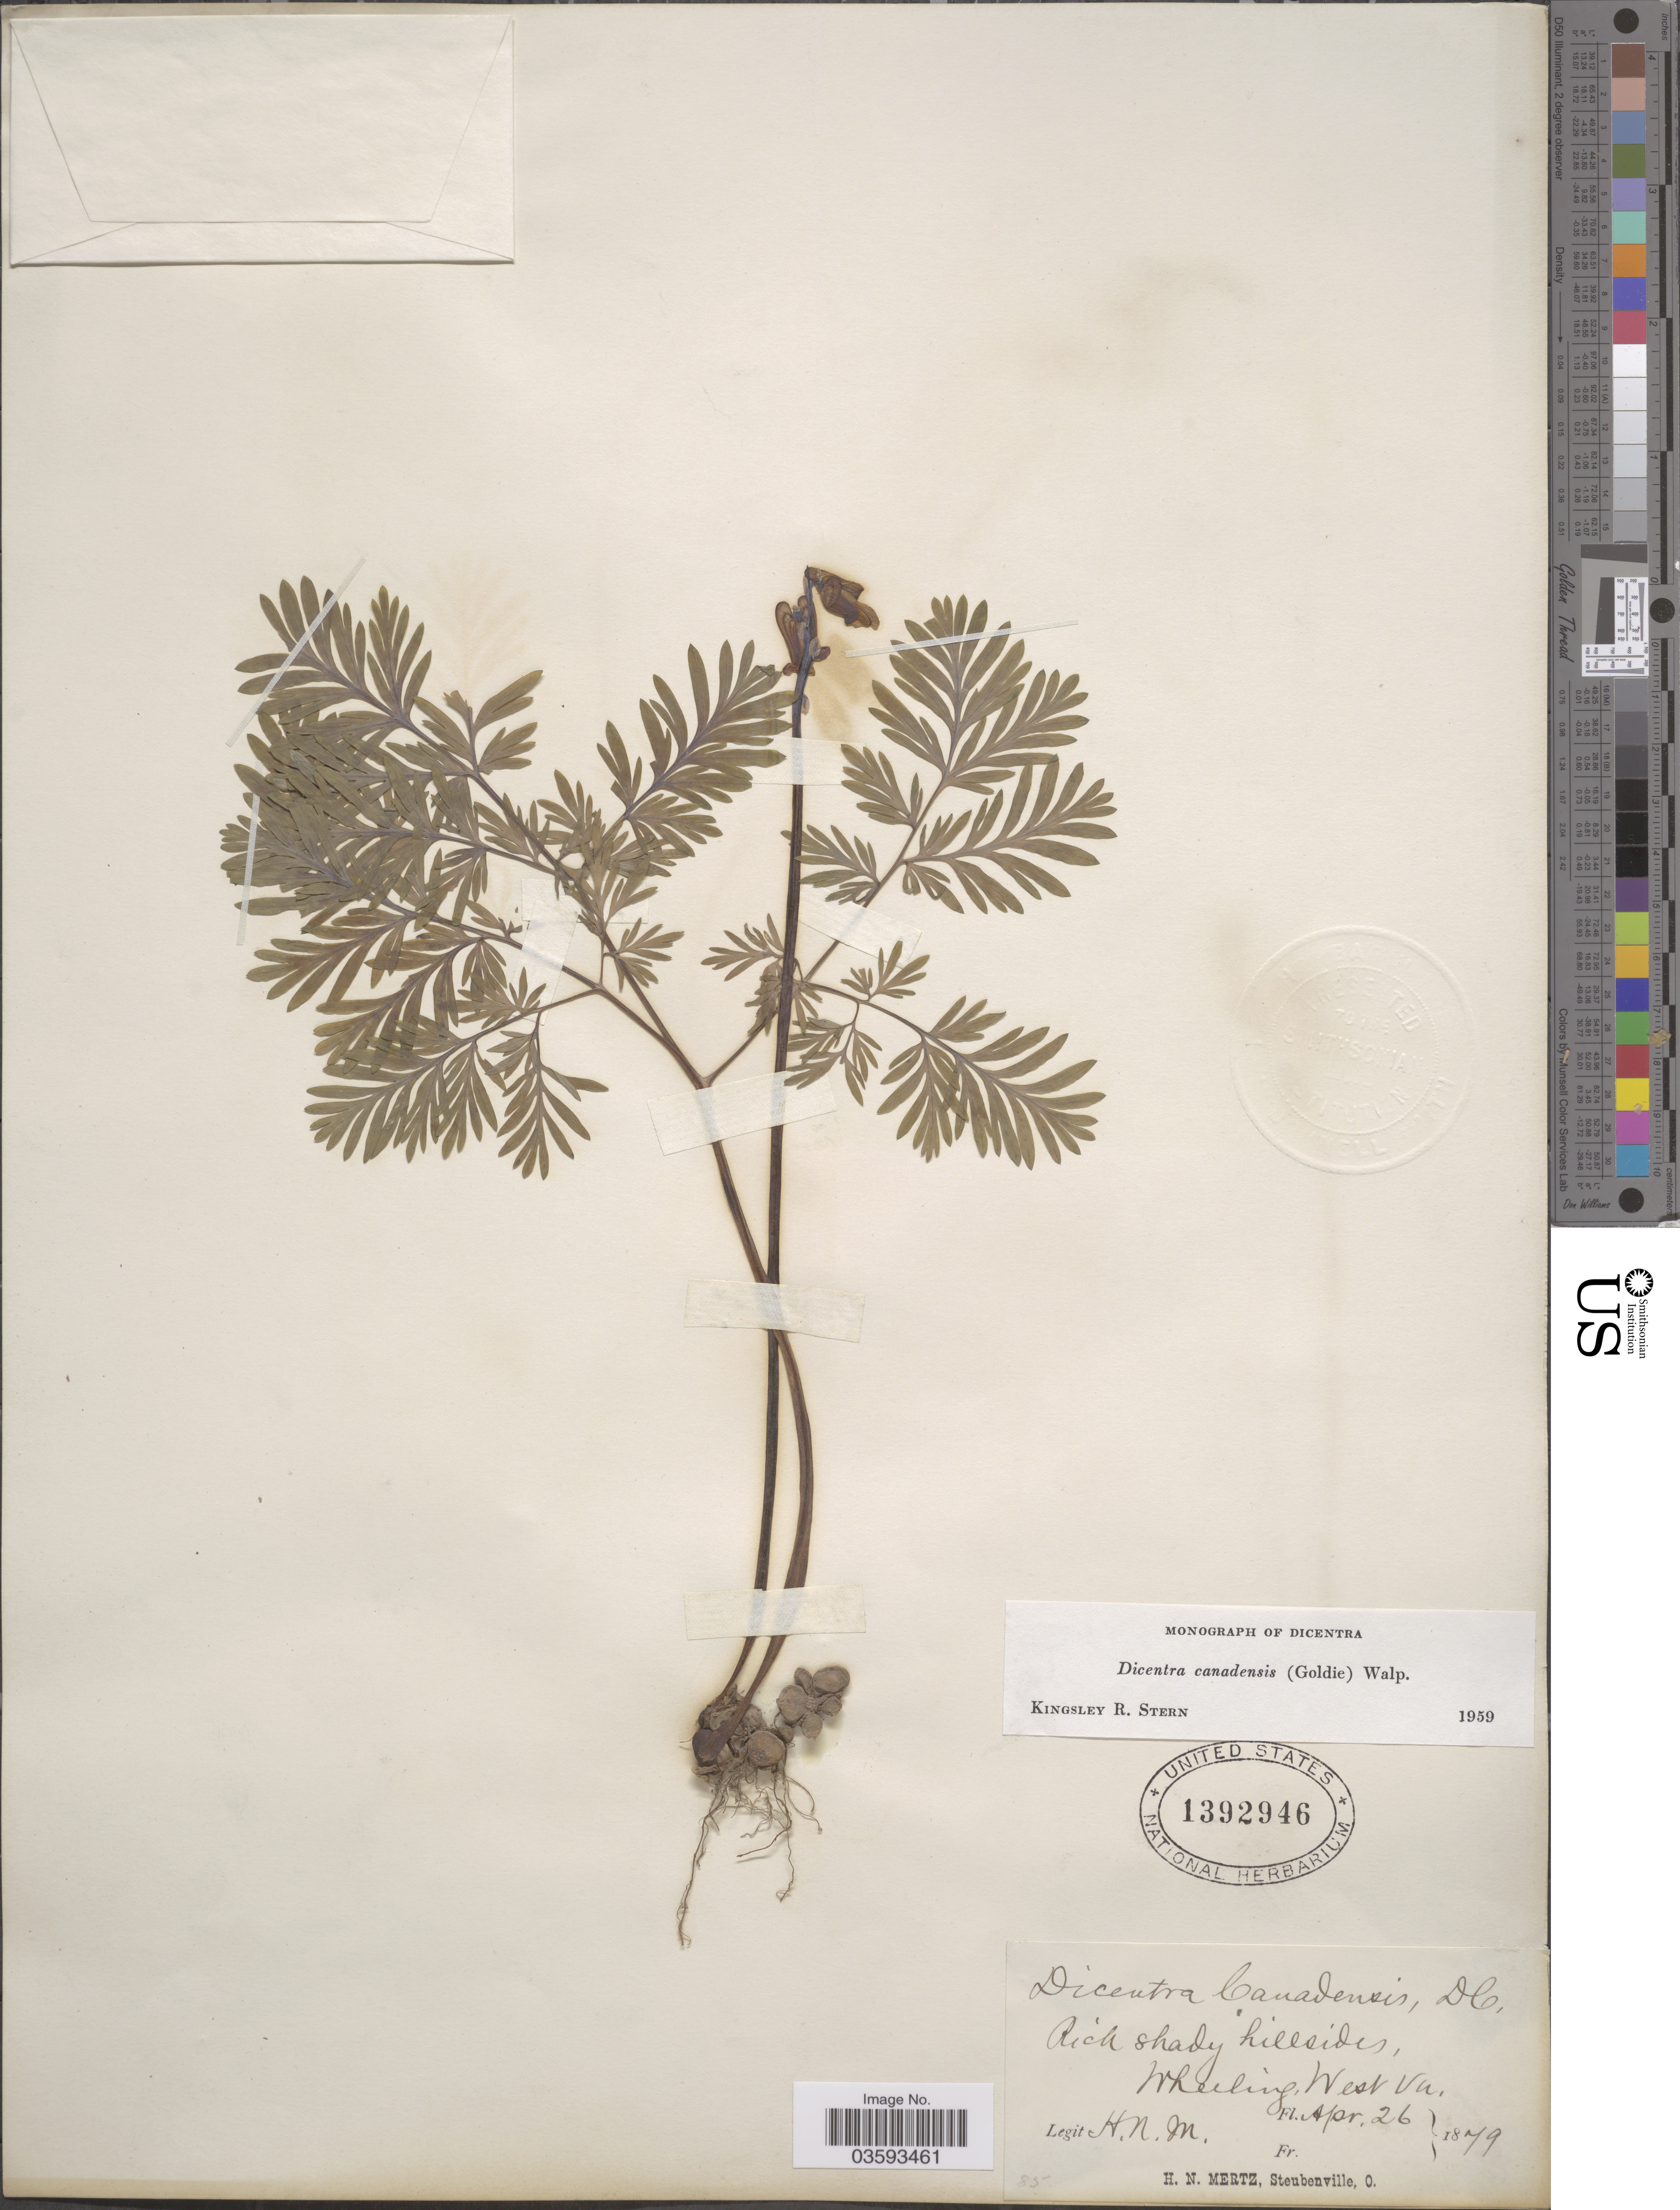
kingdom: Plantae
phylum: Tracheophyta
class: Magnoliopsida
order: Ranunculales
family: Papaveraceae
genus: Dicentra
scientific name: Dicentra canadensis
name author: (Goldie) Walp.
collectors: H. Mertz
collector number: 85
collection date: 1879-04-26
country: United States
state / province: West Virginia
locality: Rich shady hillsides, Wheeling.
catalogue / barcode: US 1392946